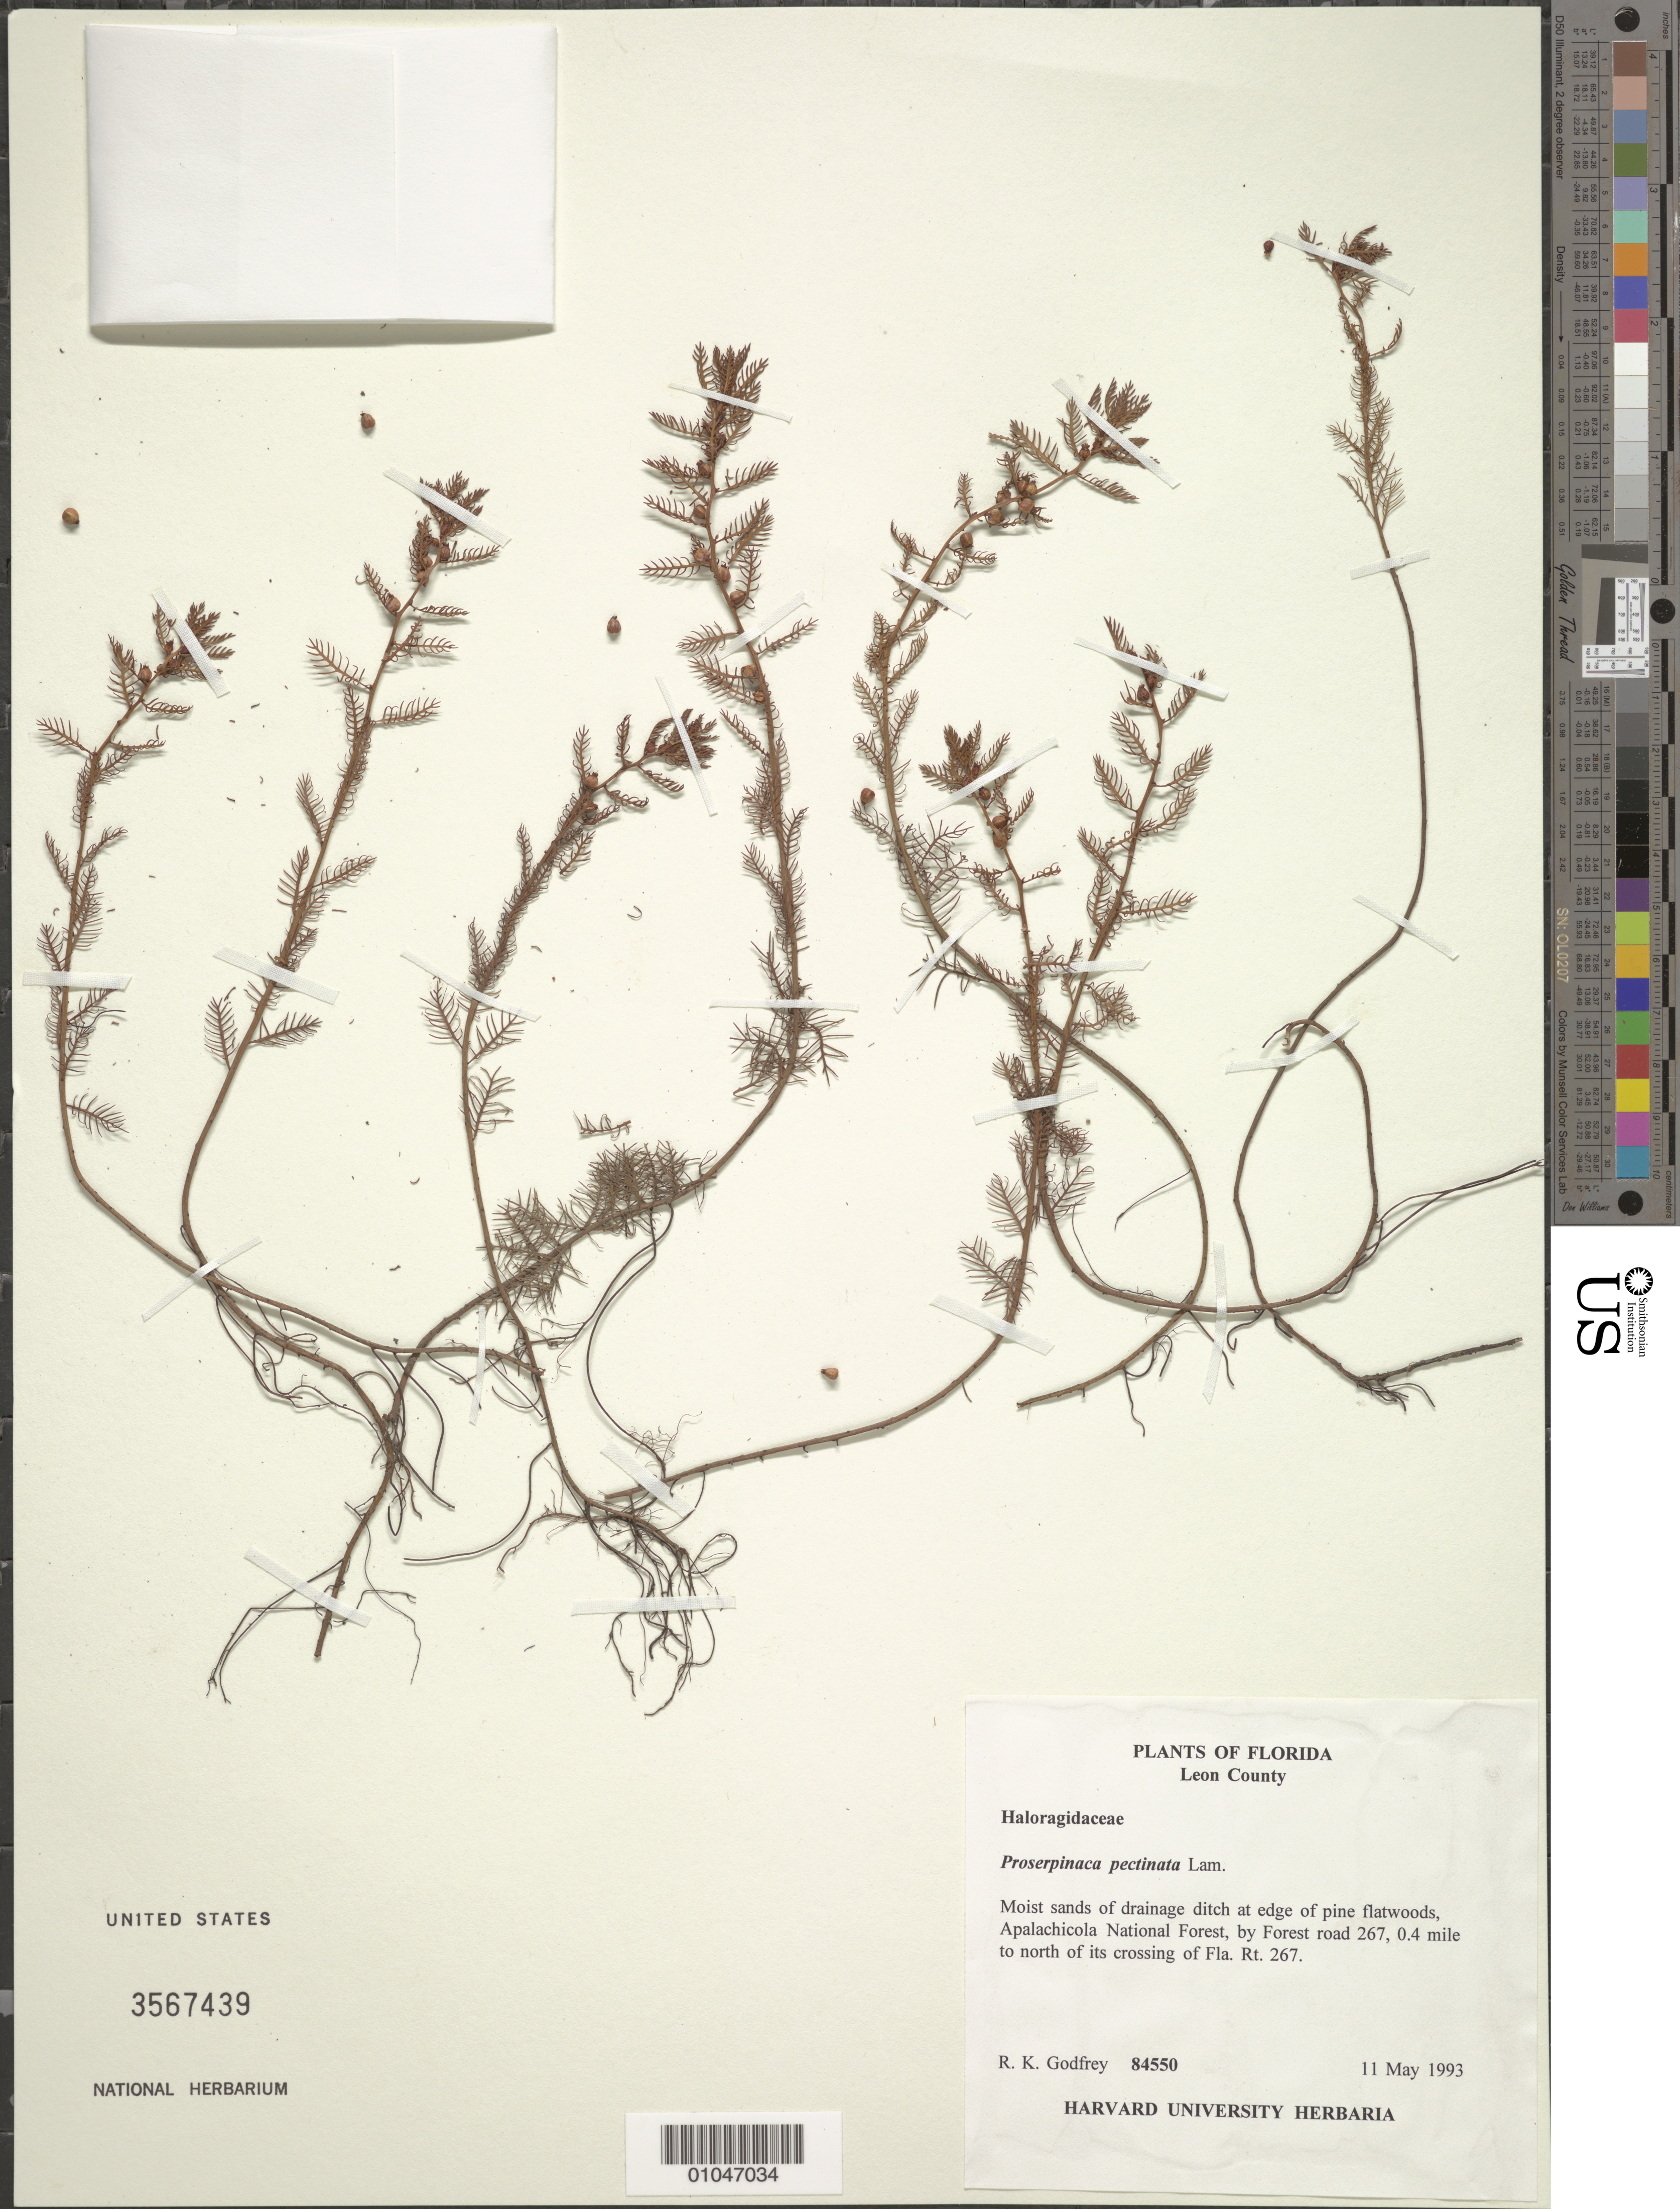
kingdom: Plantae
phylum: Tracheophyta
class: Magnoliopsida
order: Saxifragales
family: Haloragaceae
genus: Proserpinaca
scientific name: Proserpinaca pectinata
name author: Lam.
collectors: R. K. Godfrey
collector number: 84550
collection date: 1993-05-11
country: United States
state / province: Florida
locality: Apalachicola National Forest, by Forest Road 267, 0.4 miles to N of its crossing of Fla. Rt. 267, Leon County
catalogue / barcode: US 3567439